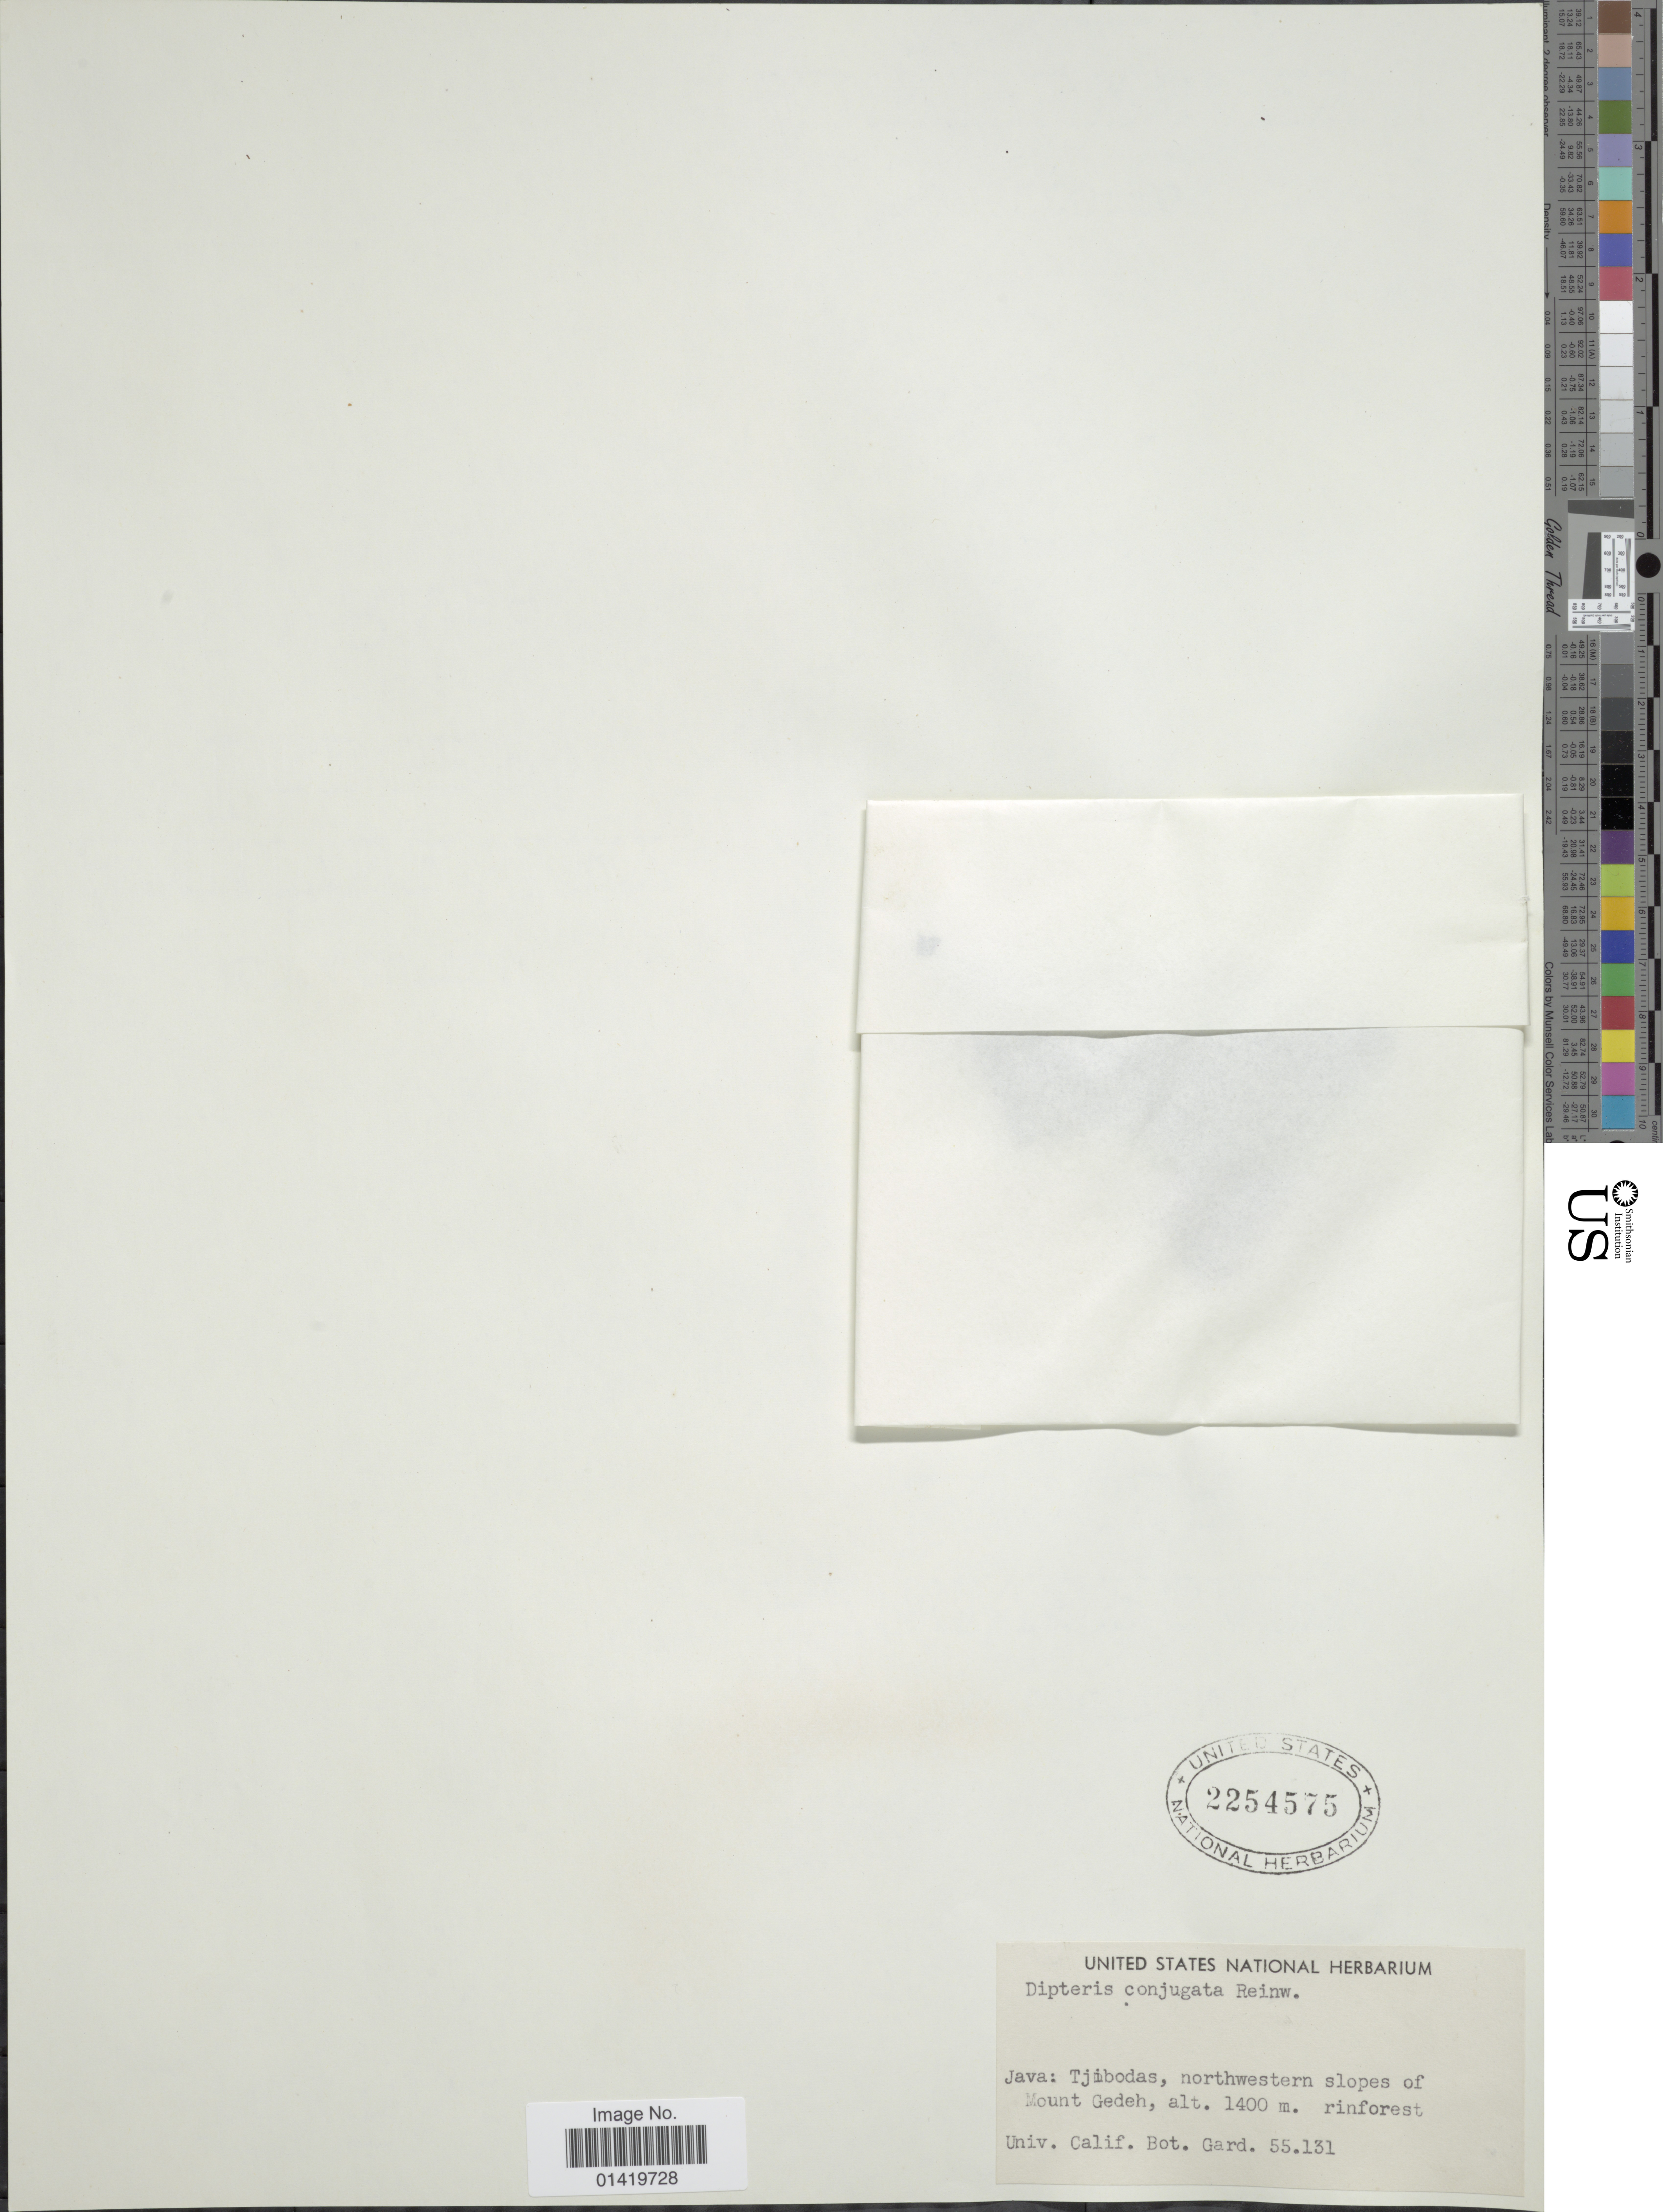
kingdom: Plantae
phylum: Tracheophyta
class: Polypodiopsida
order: Gleicheniales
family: Dipteridaceae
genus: Dipteris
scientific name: Dipteris conjugata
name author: Reinw.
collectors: Univ. Calif. Bot. Gard.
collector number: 55131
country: Indonesia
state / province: Java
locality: Java: Tjibodas northwestern slopes of Mount Gedeh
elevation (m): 1400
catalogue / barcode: US 2254575